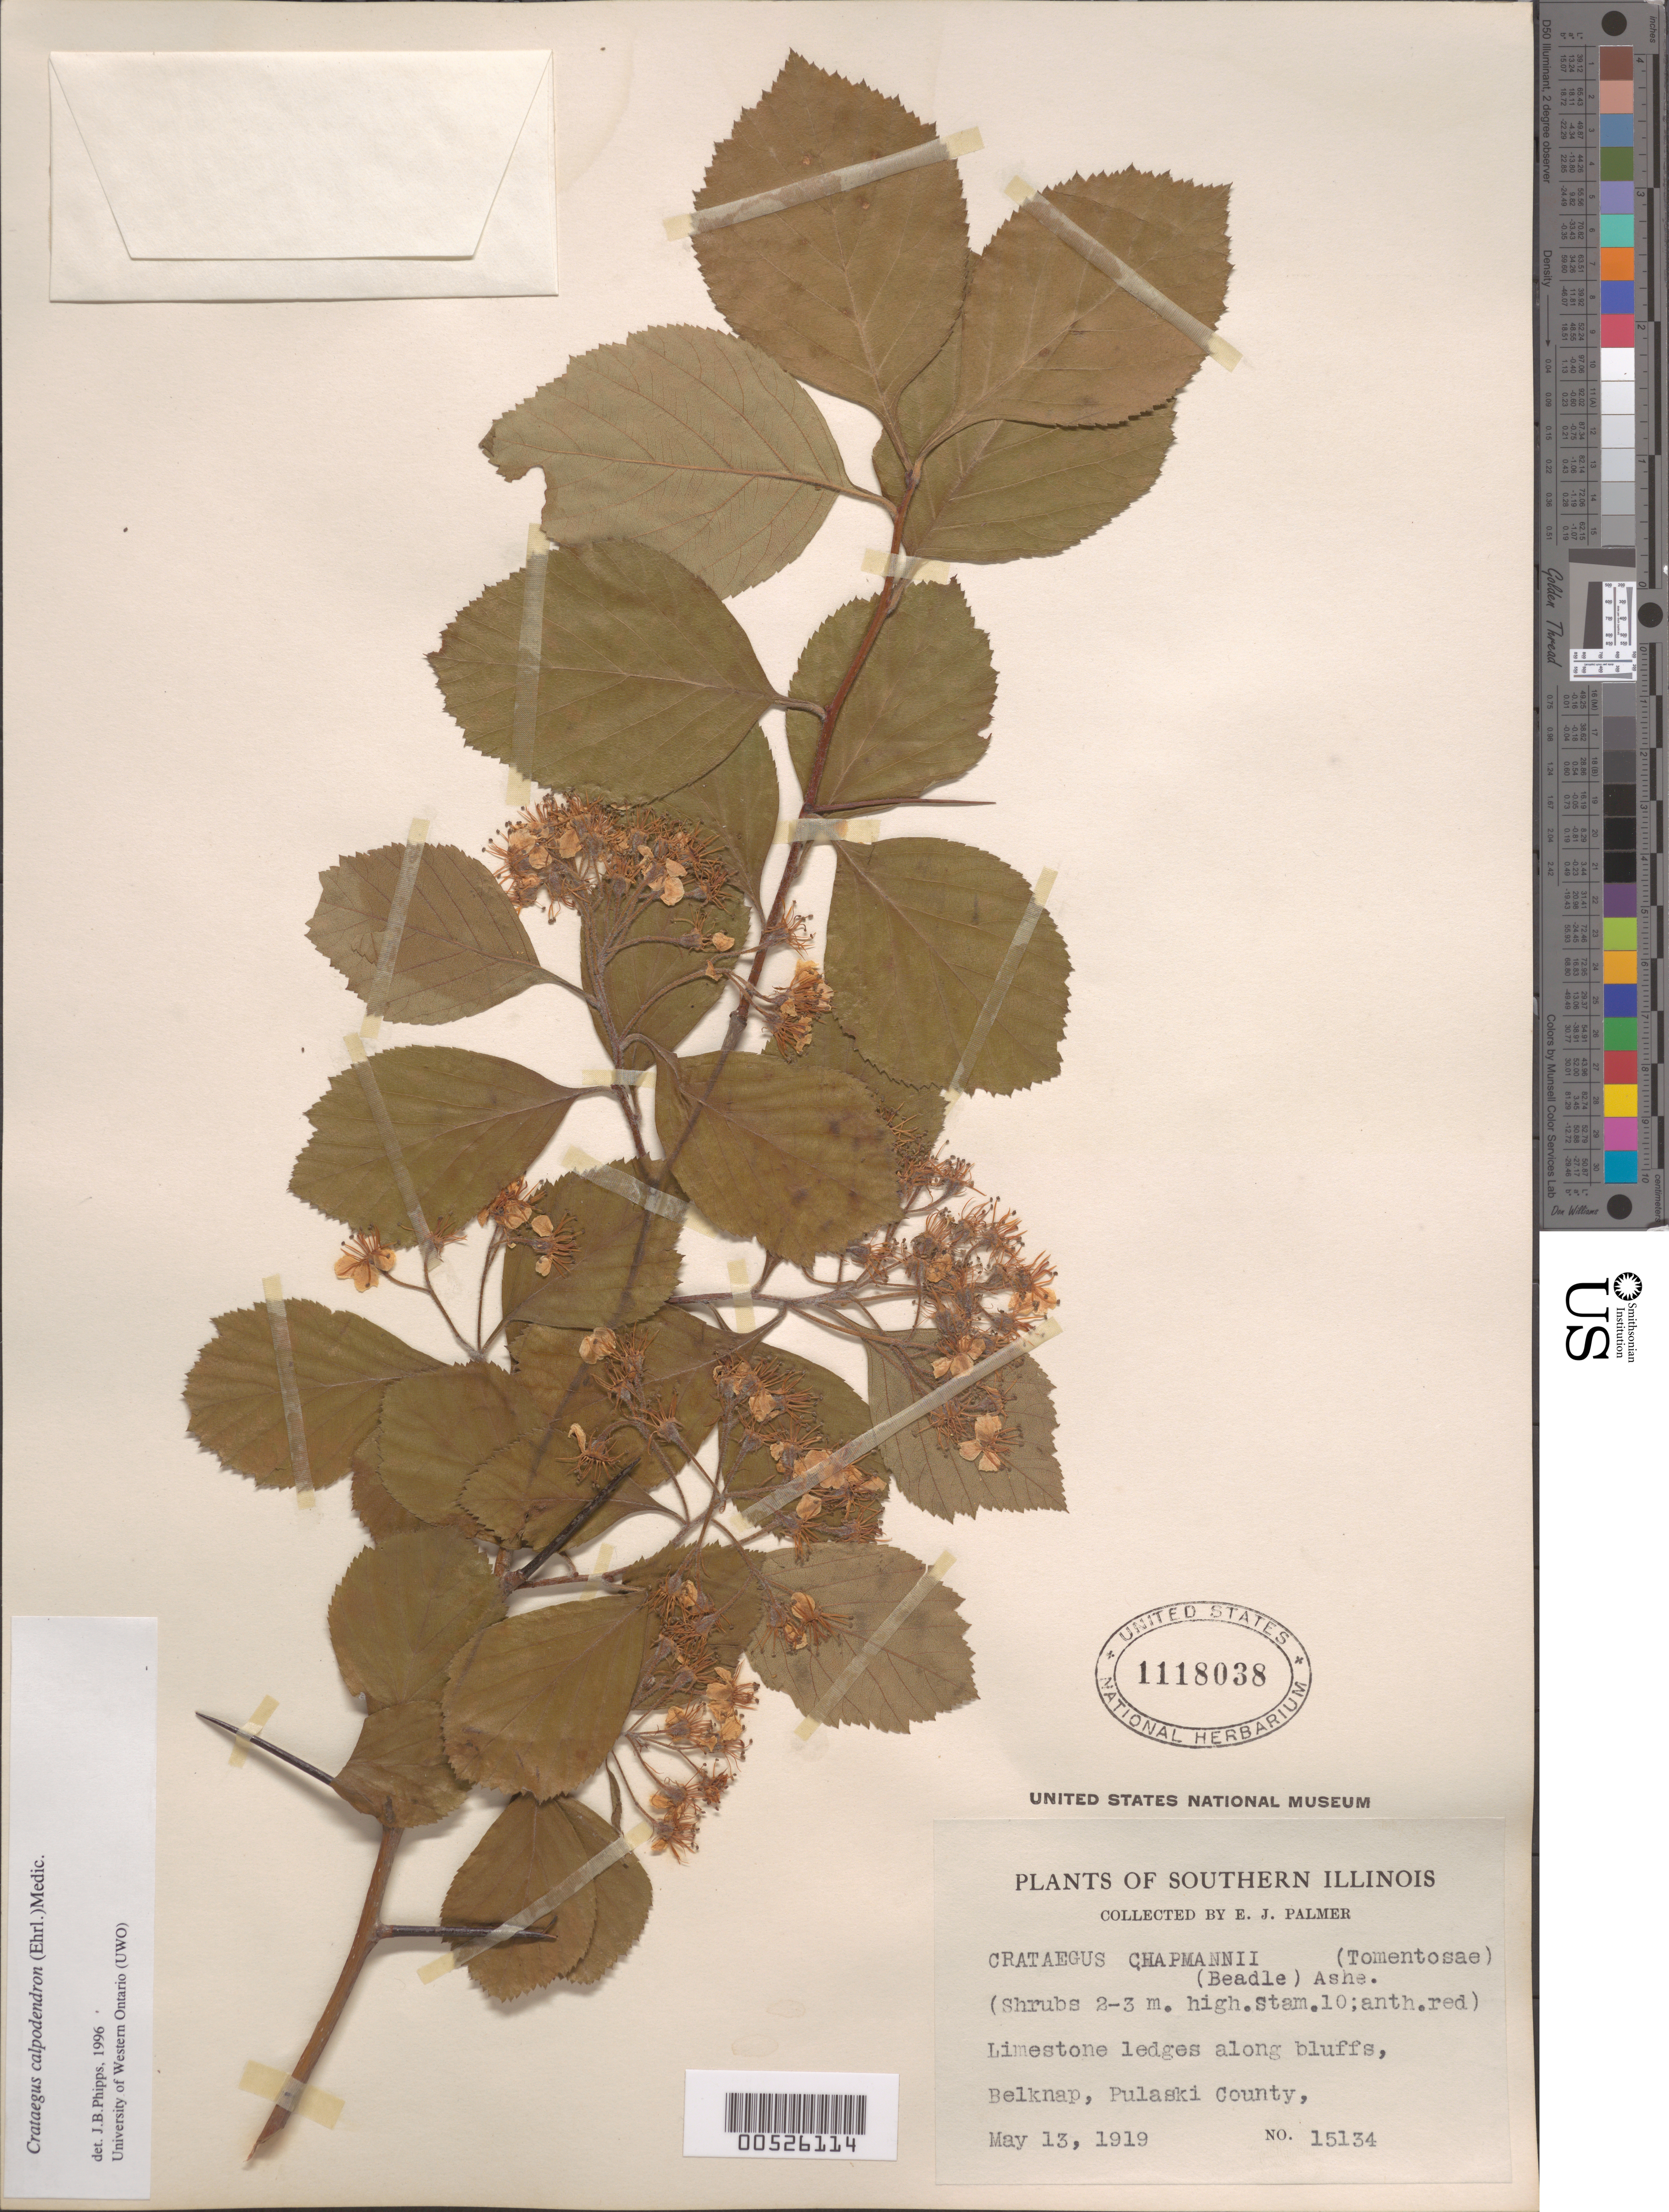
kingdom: Plantae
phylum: Tracheophyta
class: Magnoliopsida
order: Rosales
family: Rosaceae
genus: Crataegus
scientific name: Crataegus calpodendron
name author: (Ehrh.) Medik.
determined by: Phipps, James B., (UWO), University of Western Ontario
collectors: E. J. Palmer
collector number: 15134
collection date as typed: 13 May 1919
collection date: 1919-05-13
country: United States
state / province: Illinois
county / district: Pulaski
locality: Belknap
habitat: Limestone ledges along bluffs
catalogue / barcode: US 1118038